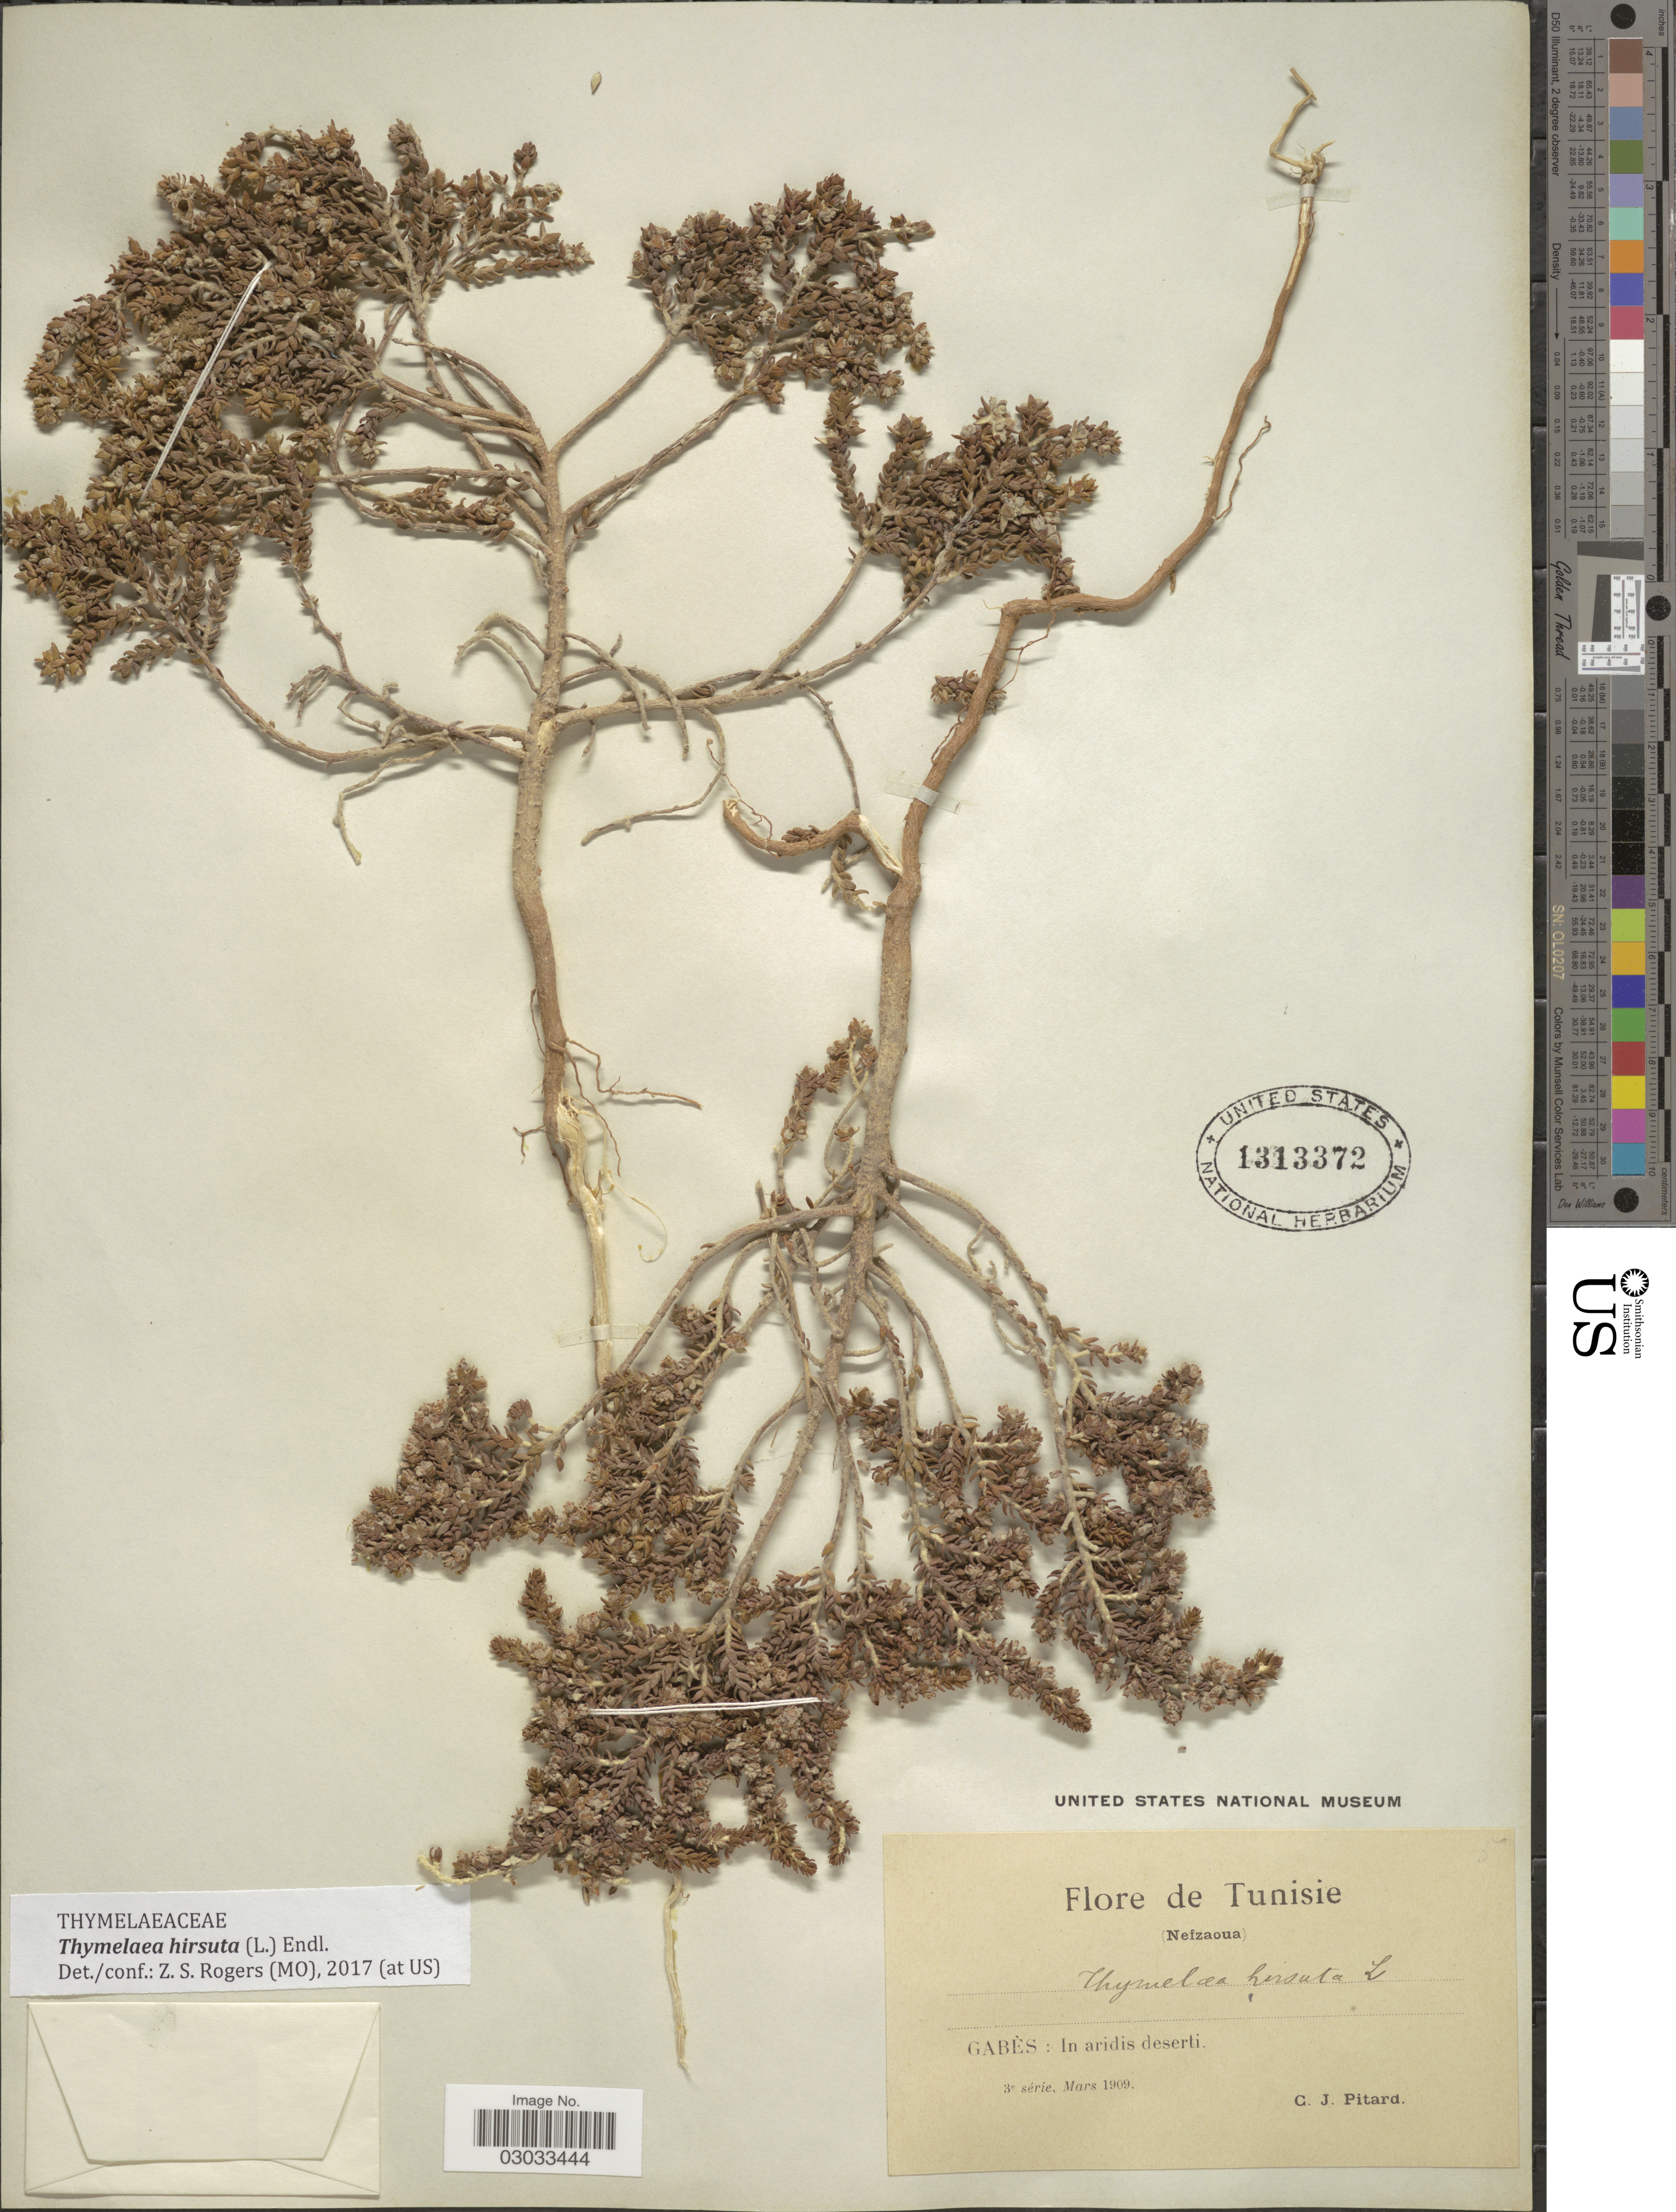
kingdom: Plantae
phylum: Tracheophyta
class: Magnoliopsida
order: Malvales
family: Thymelaeaceae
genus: Thymelaea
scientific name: Thymelaea hirsuta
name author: (L.) Endl.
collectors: C. Pitard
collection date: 1909-03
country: Tunisia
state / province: Gabès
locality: (Nefzaoua). In aridis deserti.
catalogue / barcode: US 1313372